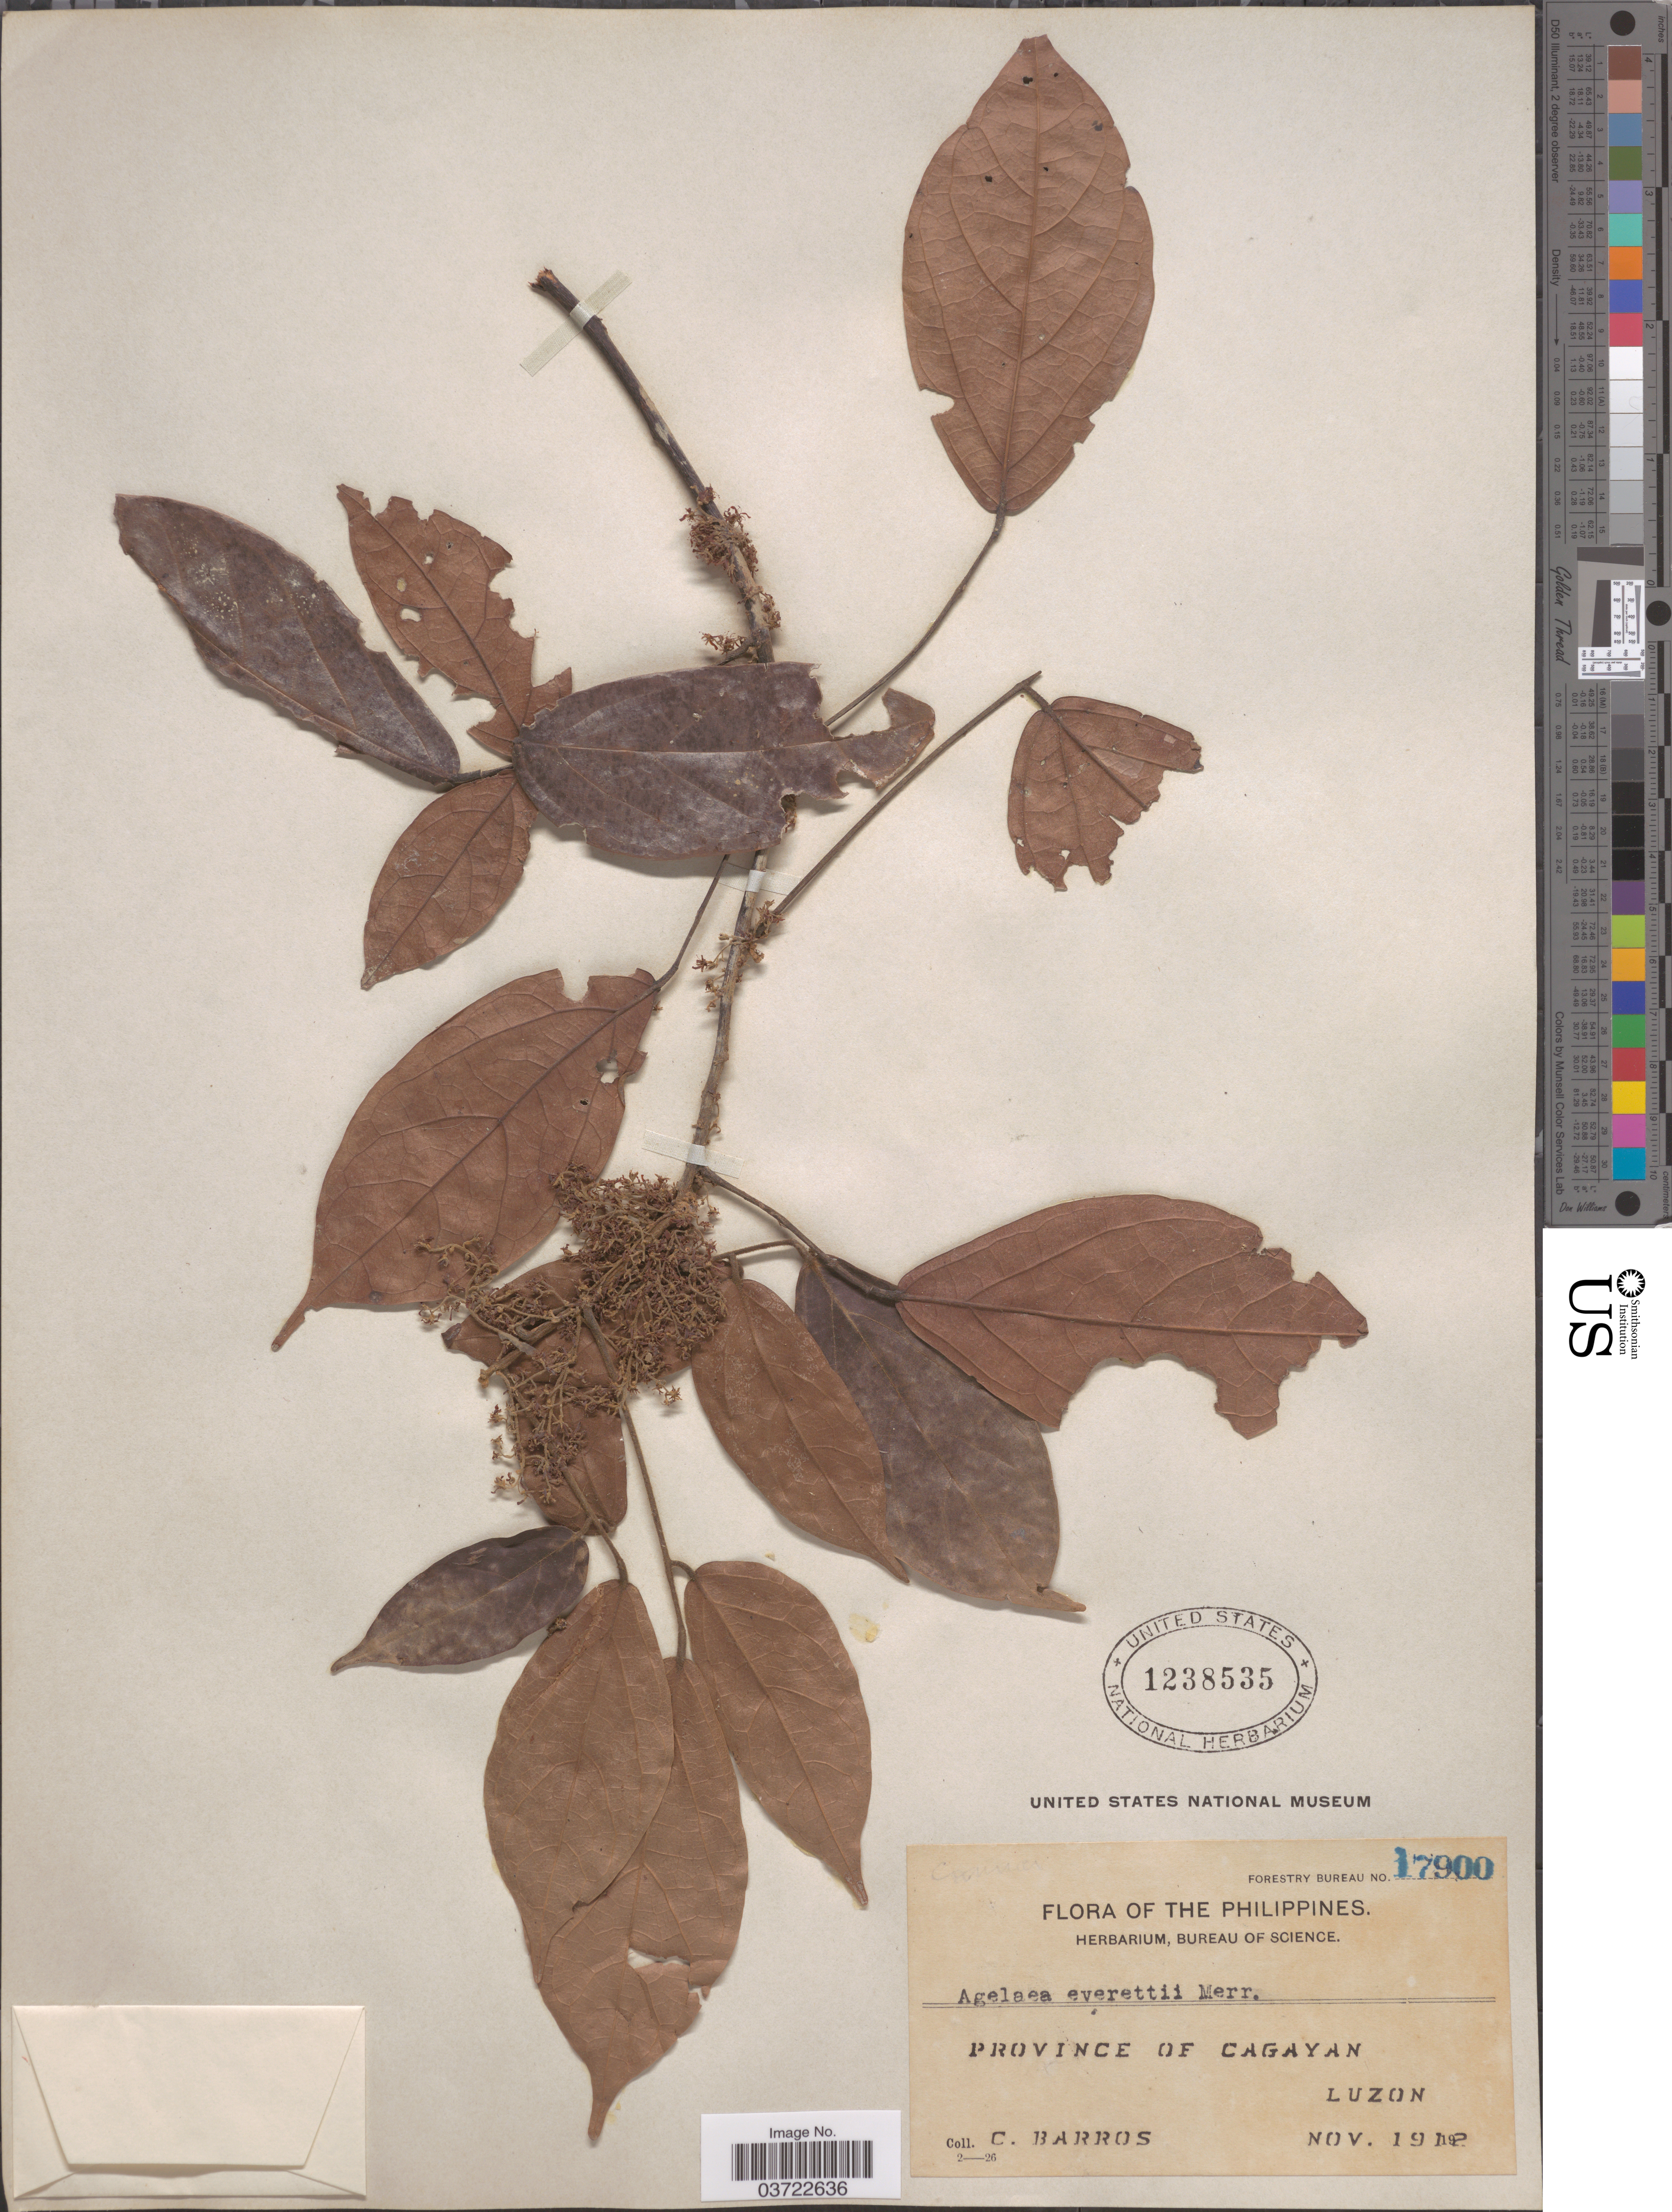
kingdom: Plantae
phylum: Tracheophyta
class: Magnoliopsida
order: Oxalidales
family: Connaraceae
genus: Agelaea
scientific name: Agelaea borneensis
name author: (Hook. f.) Merr.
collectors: C. Barros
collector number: Forestry Bureau 17900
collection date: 1912-11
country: Philippines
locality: Province of Cagayan, Luzon.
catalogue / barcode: US 1238535